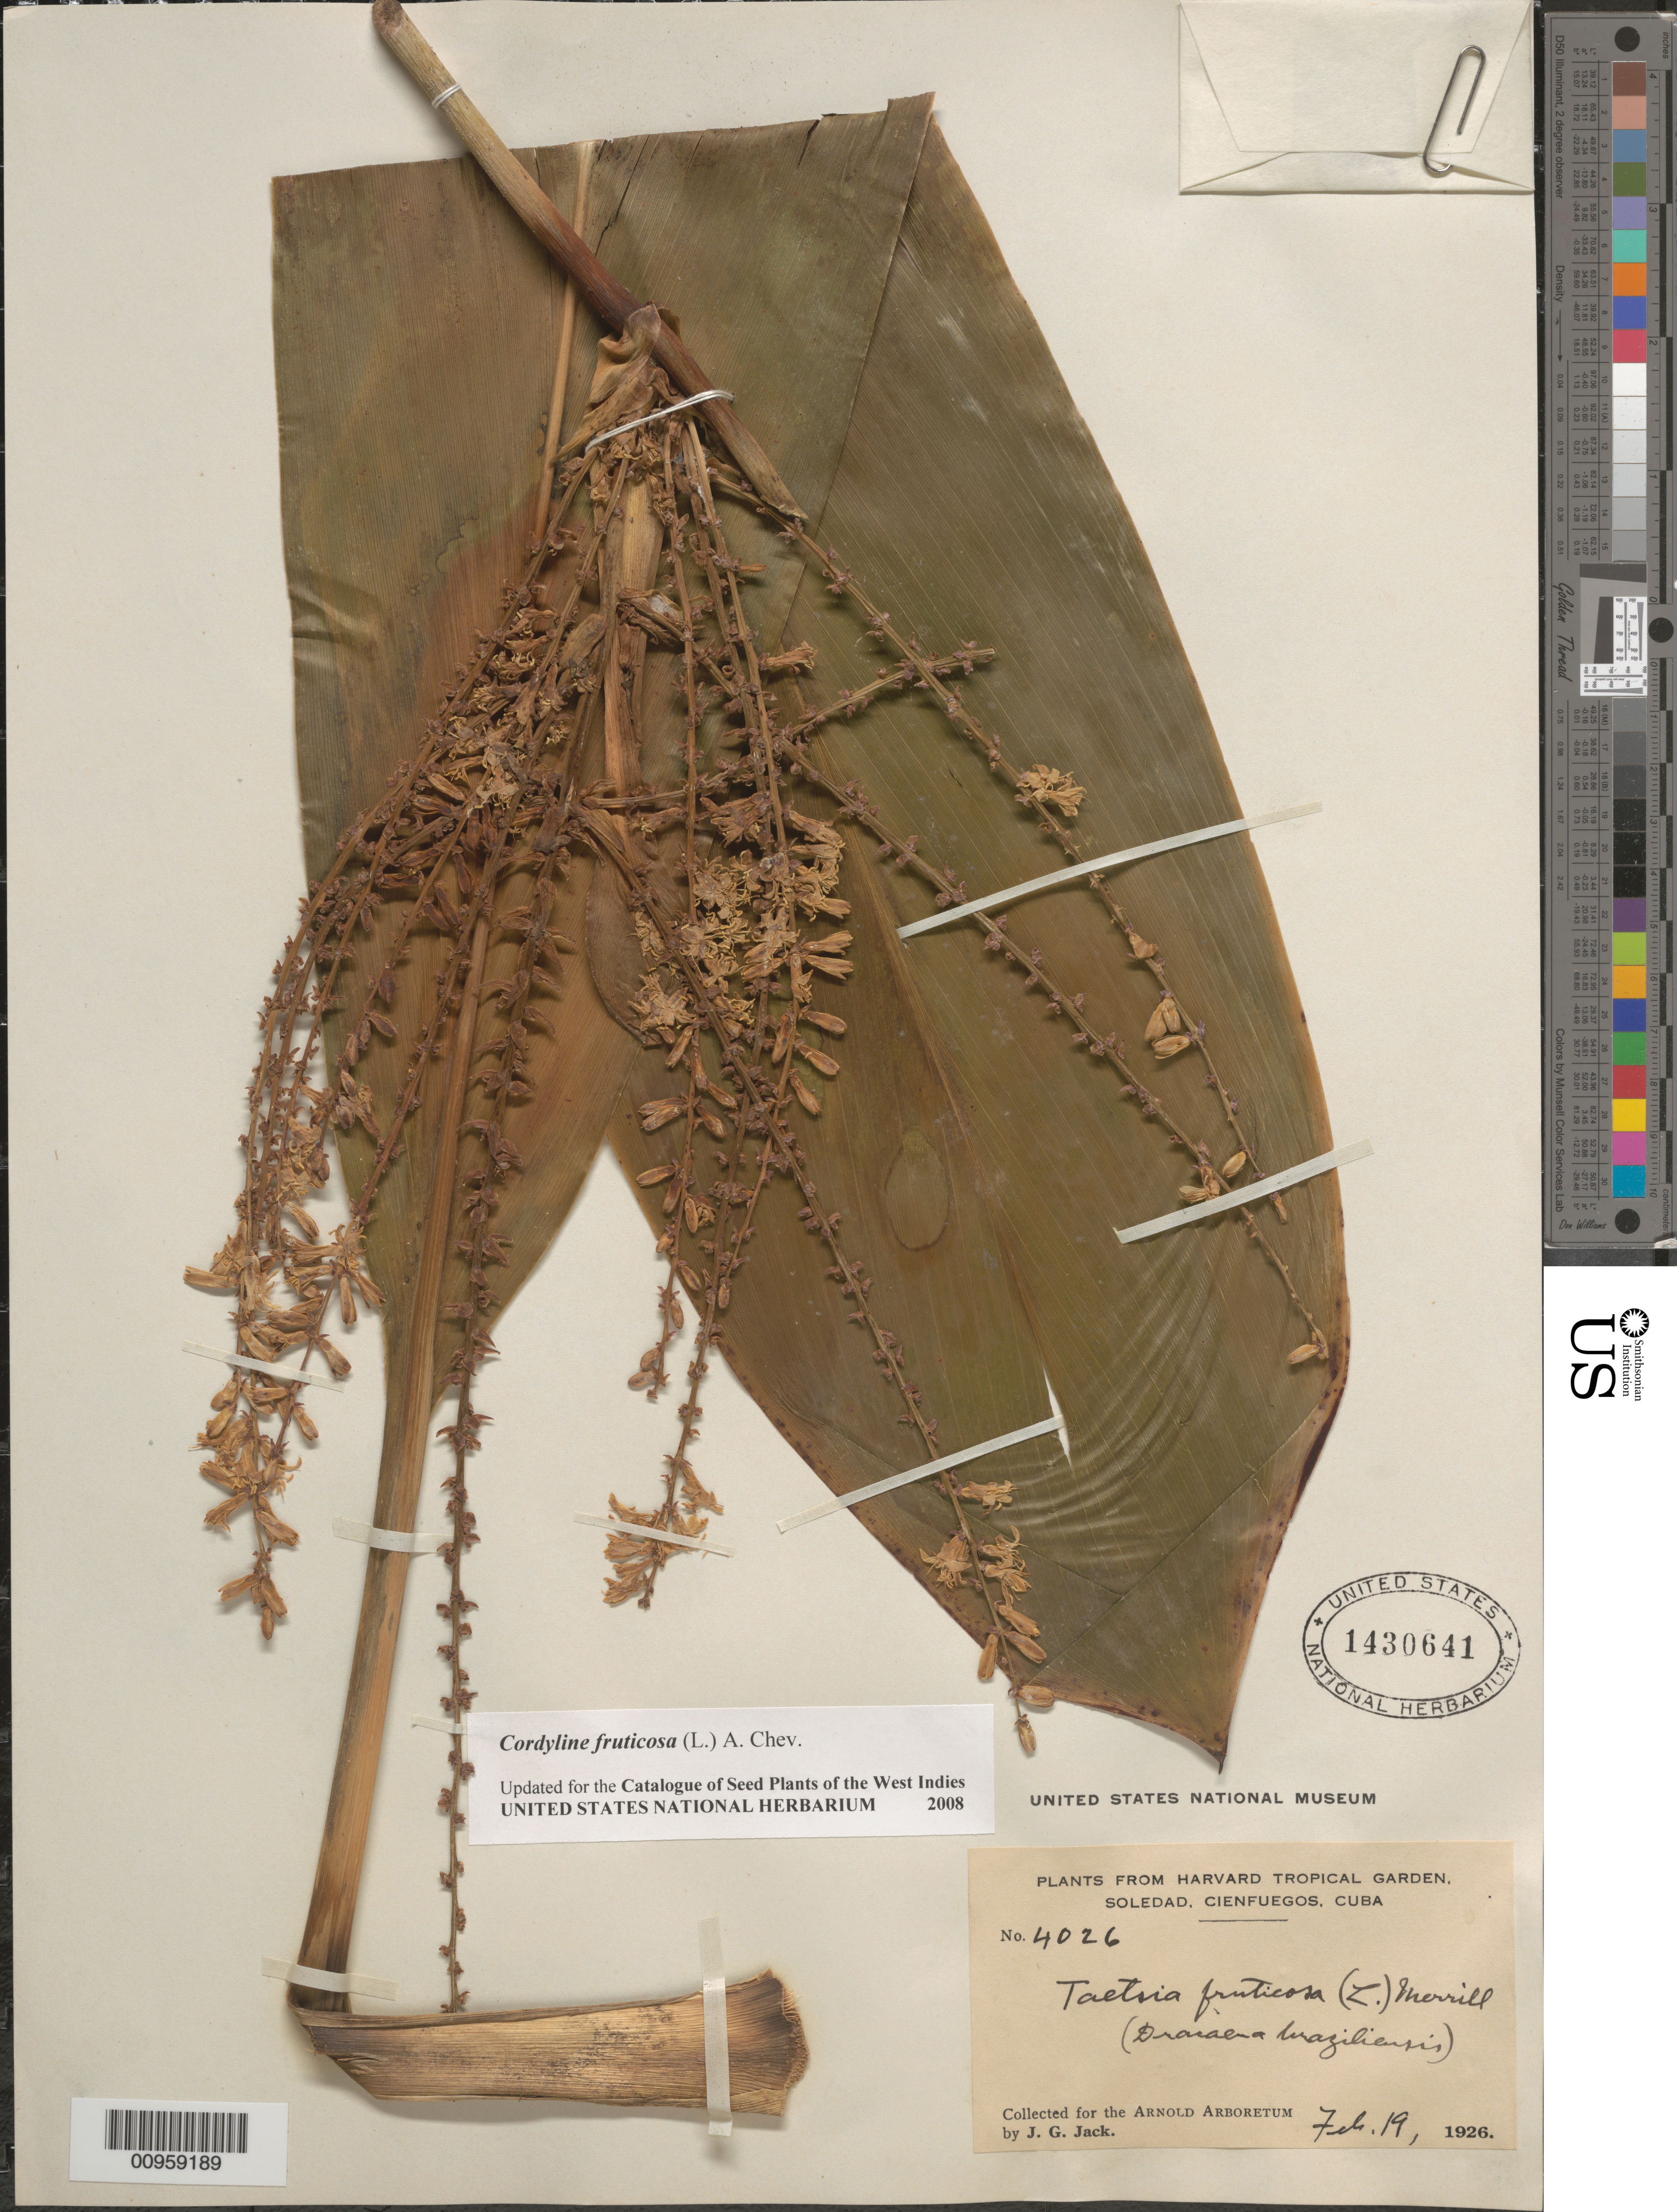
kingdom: Plantae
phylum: Tracheophyta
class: Liliopsida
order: Asparagales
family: Asparagaceae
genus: Cordyline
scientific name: Cordyline fruticosa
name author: (L.) A. Chev.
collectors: J. G. Jack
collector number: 4026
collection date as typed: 19 Feb 1926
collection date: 1926-02-19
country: Cuba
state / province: Cienfuegos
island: Cuba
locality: Soledad, Cienfuegos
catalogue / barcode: US 1430641